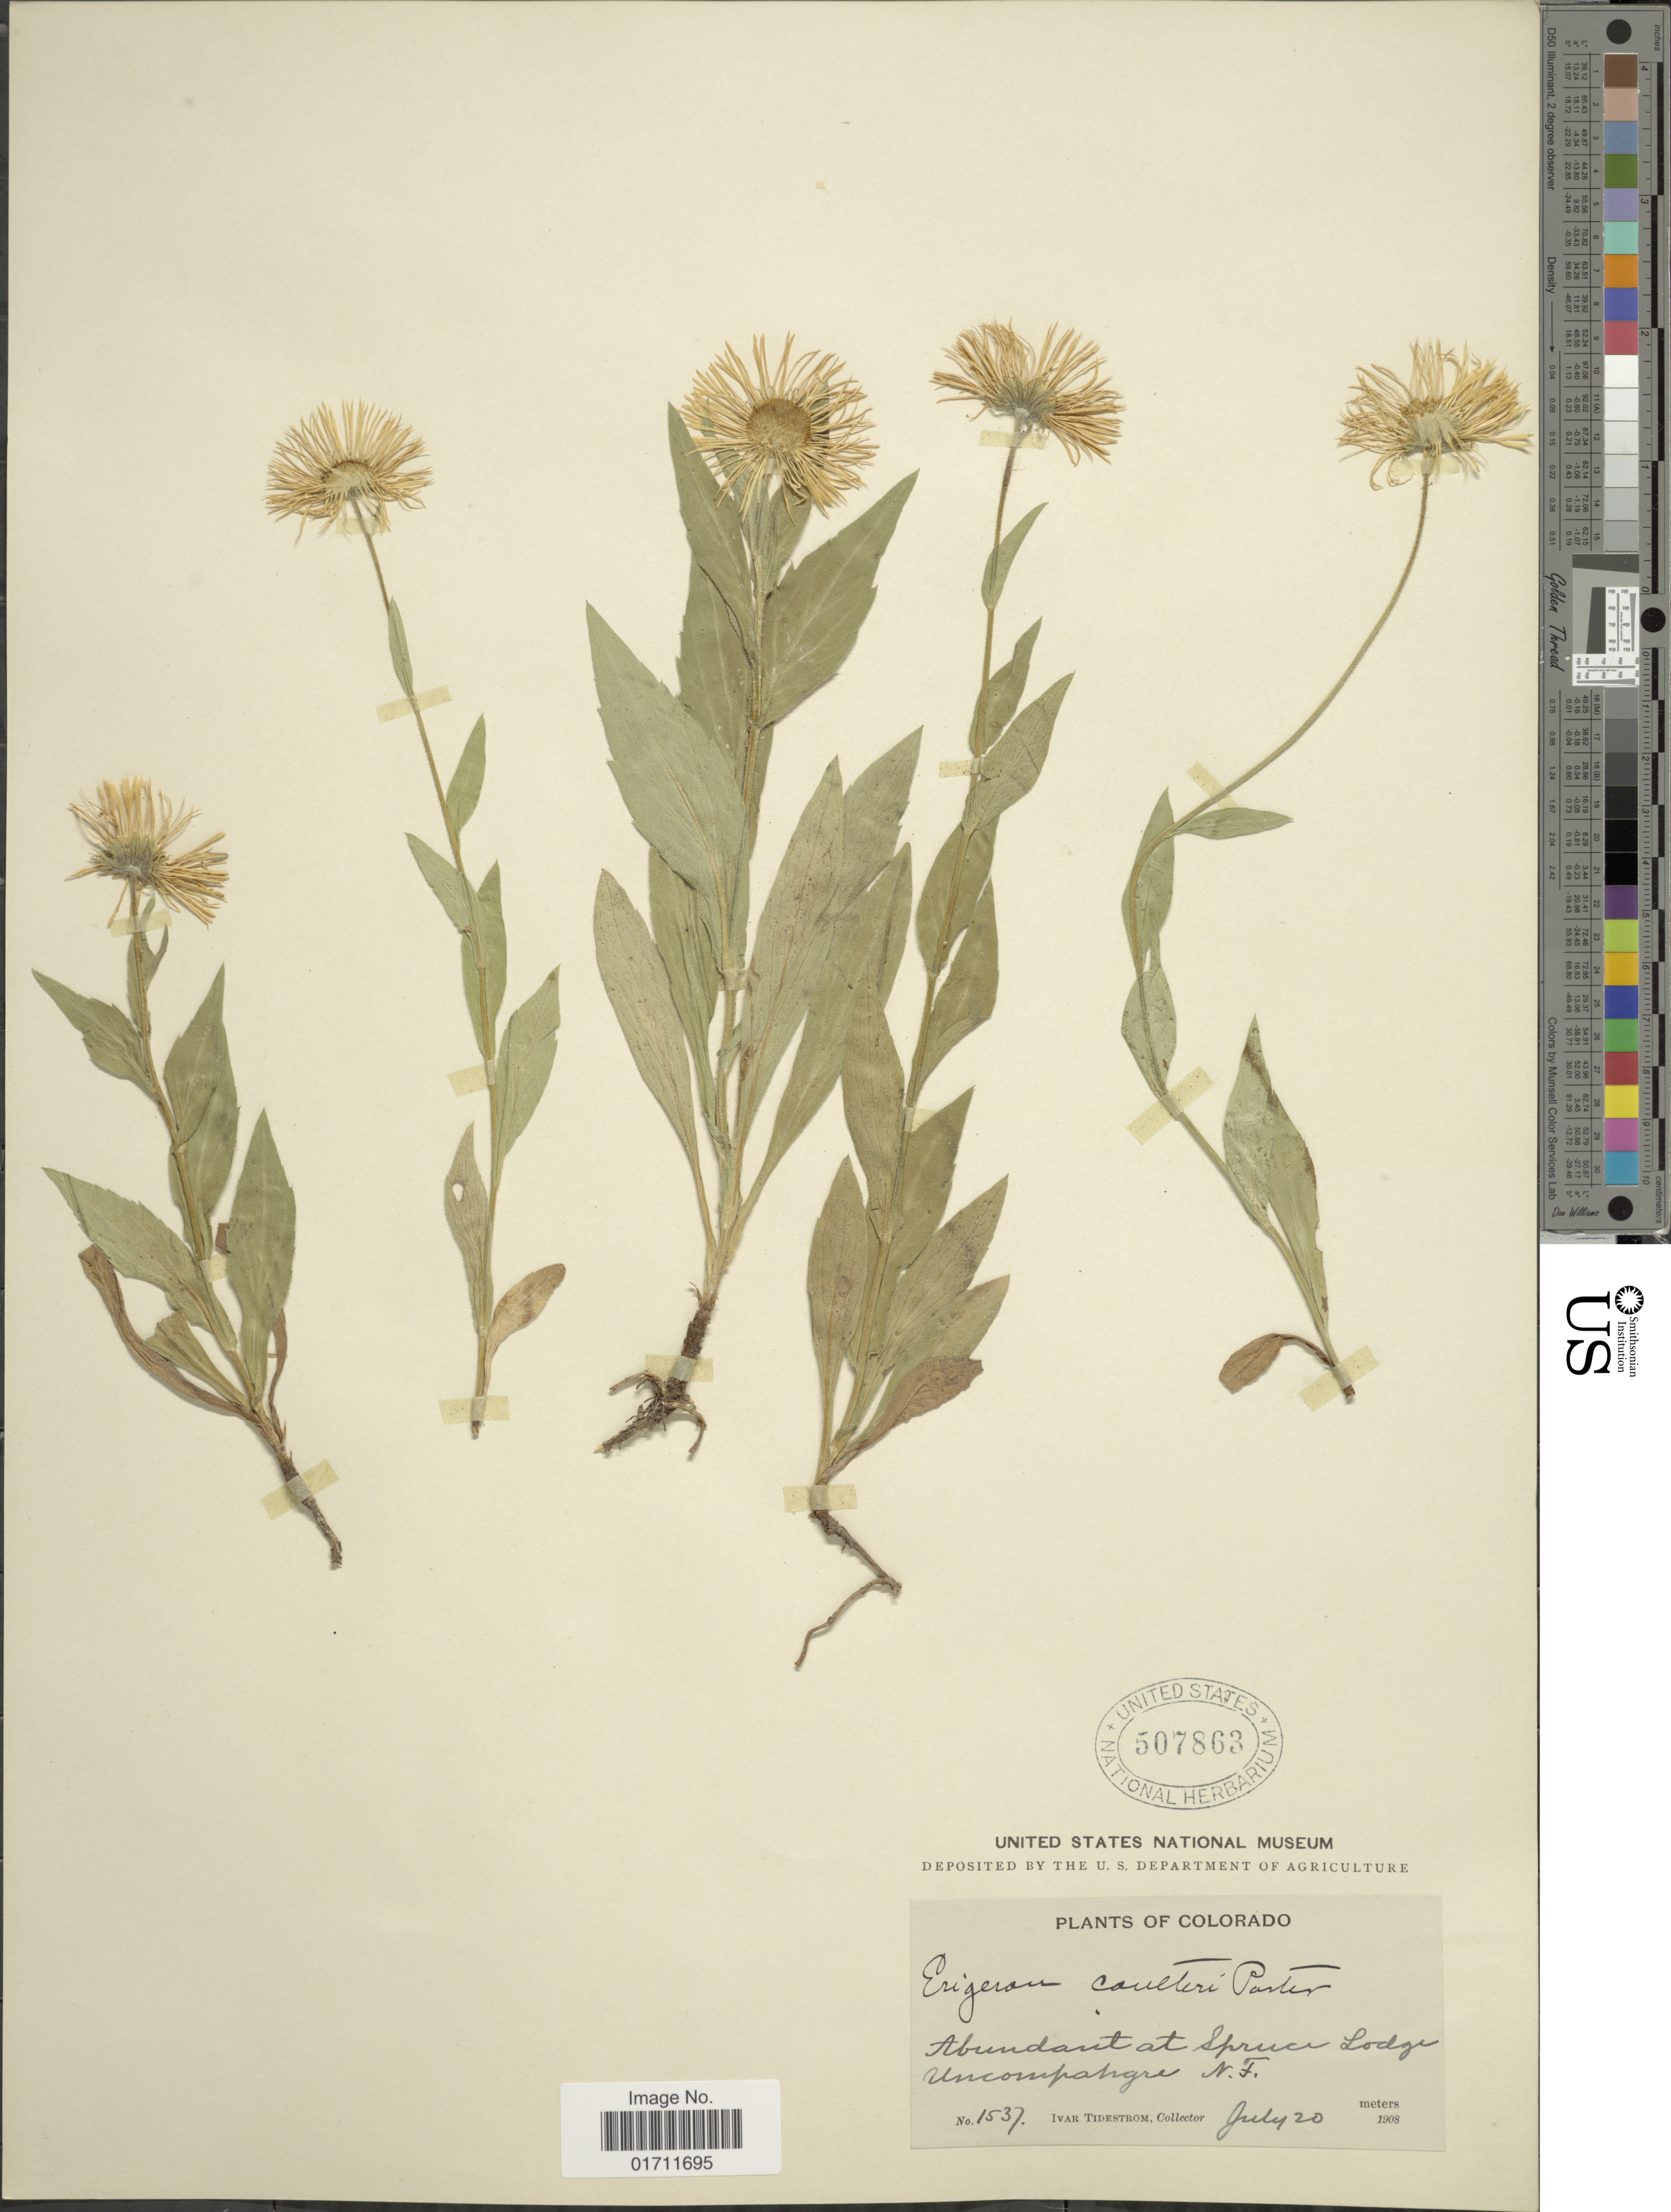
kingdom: Plantae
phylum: Tracheophyta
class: Magnoliopsida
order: Asterales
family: Asteraceae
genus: Erigeron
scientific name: Erigeron coulteri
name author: Porter in Porter & J.M. Coult.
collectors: I. F. Tidestrom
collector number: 1537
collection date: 1908-07-20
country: United States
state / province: Colorado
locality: Abundant at Spruce Lodge Uncompangre N.F.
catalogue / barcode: US 507863